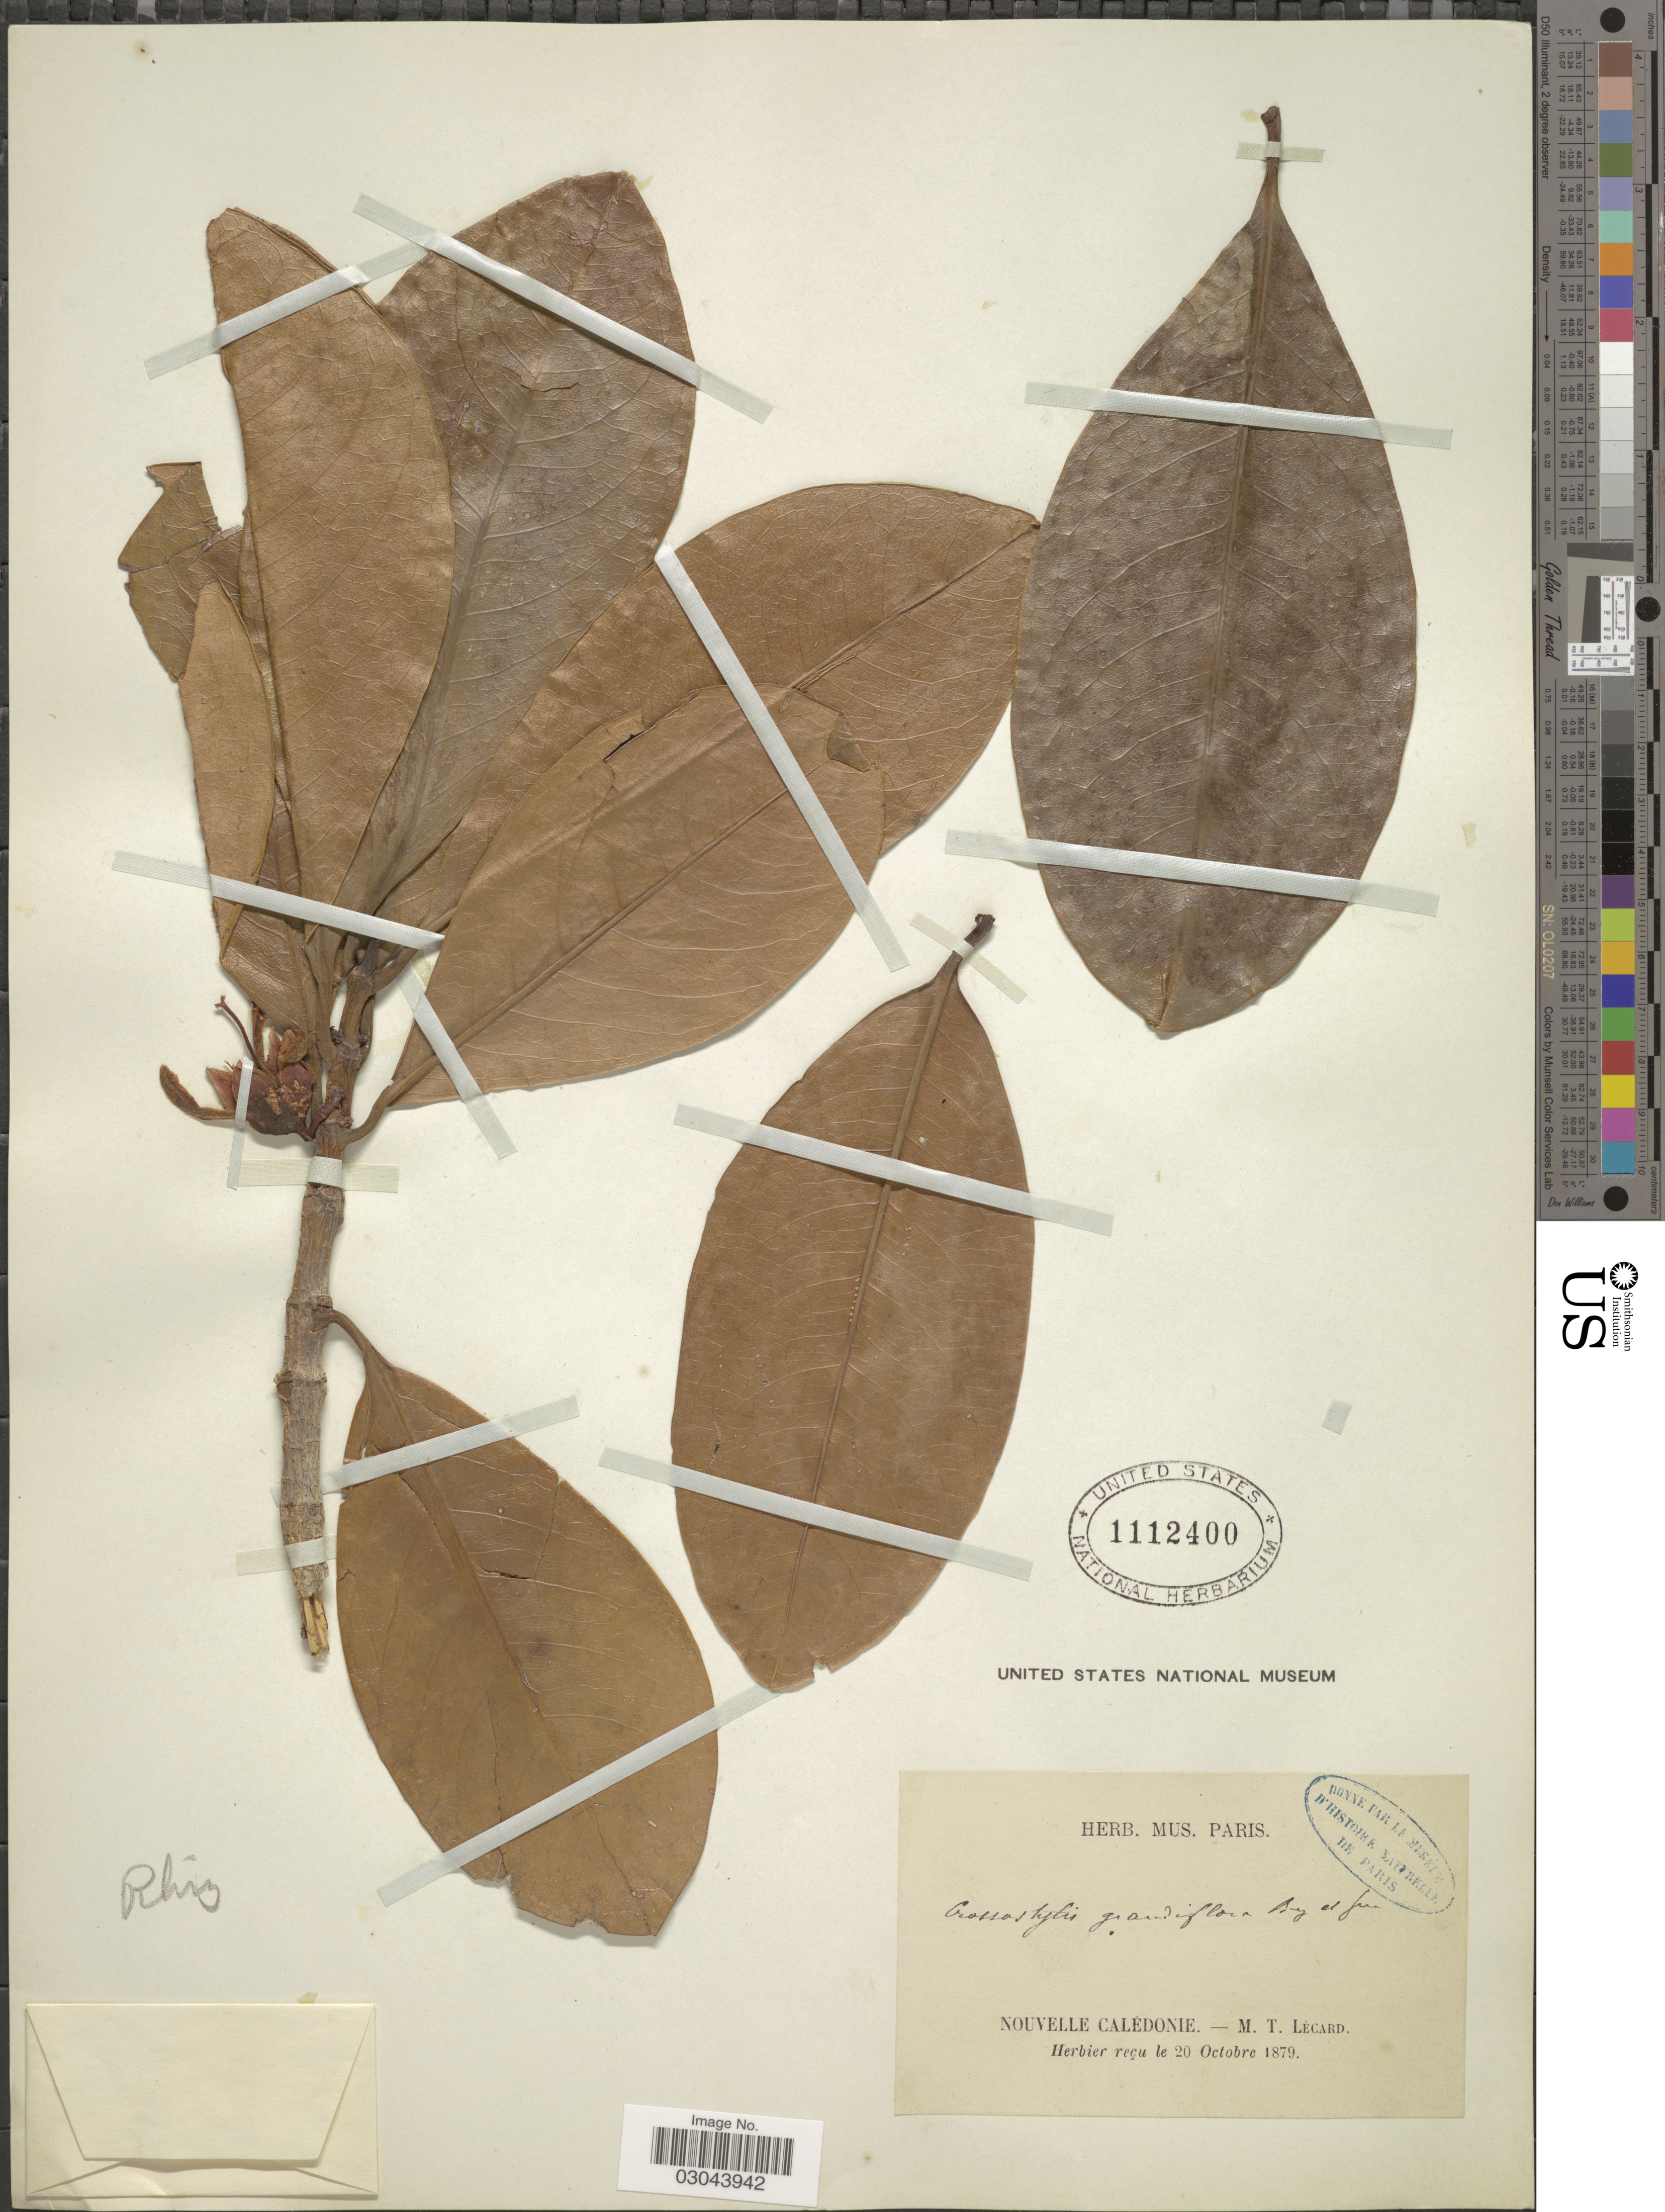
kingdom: Plantae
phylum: Tracheophyta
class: Magnoliopsida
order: Malpighiales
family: Rhizophoraceae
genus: Crossostylis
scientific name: Crossostylis grandiflora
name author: Pancher ex Brongn. & Gris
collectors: M. Lecard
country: New Caledonia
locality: Nouvelle Calédonie.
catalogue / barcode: US 1112400